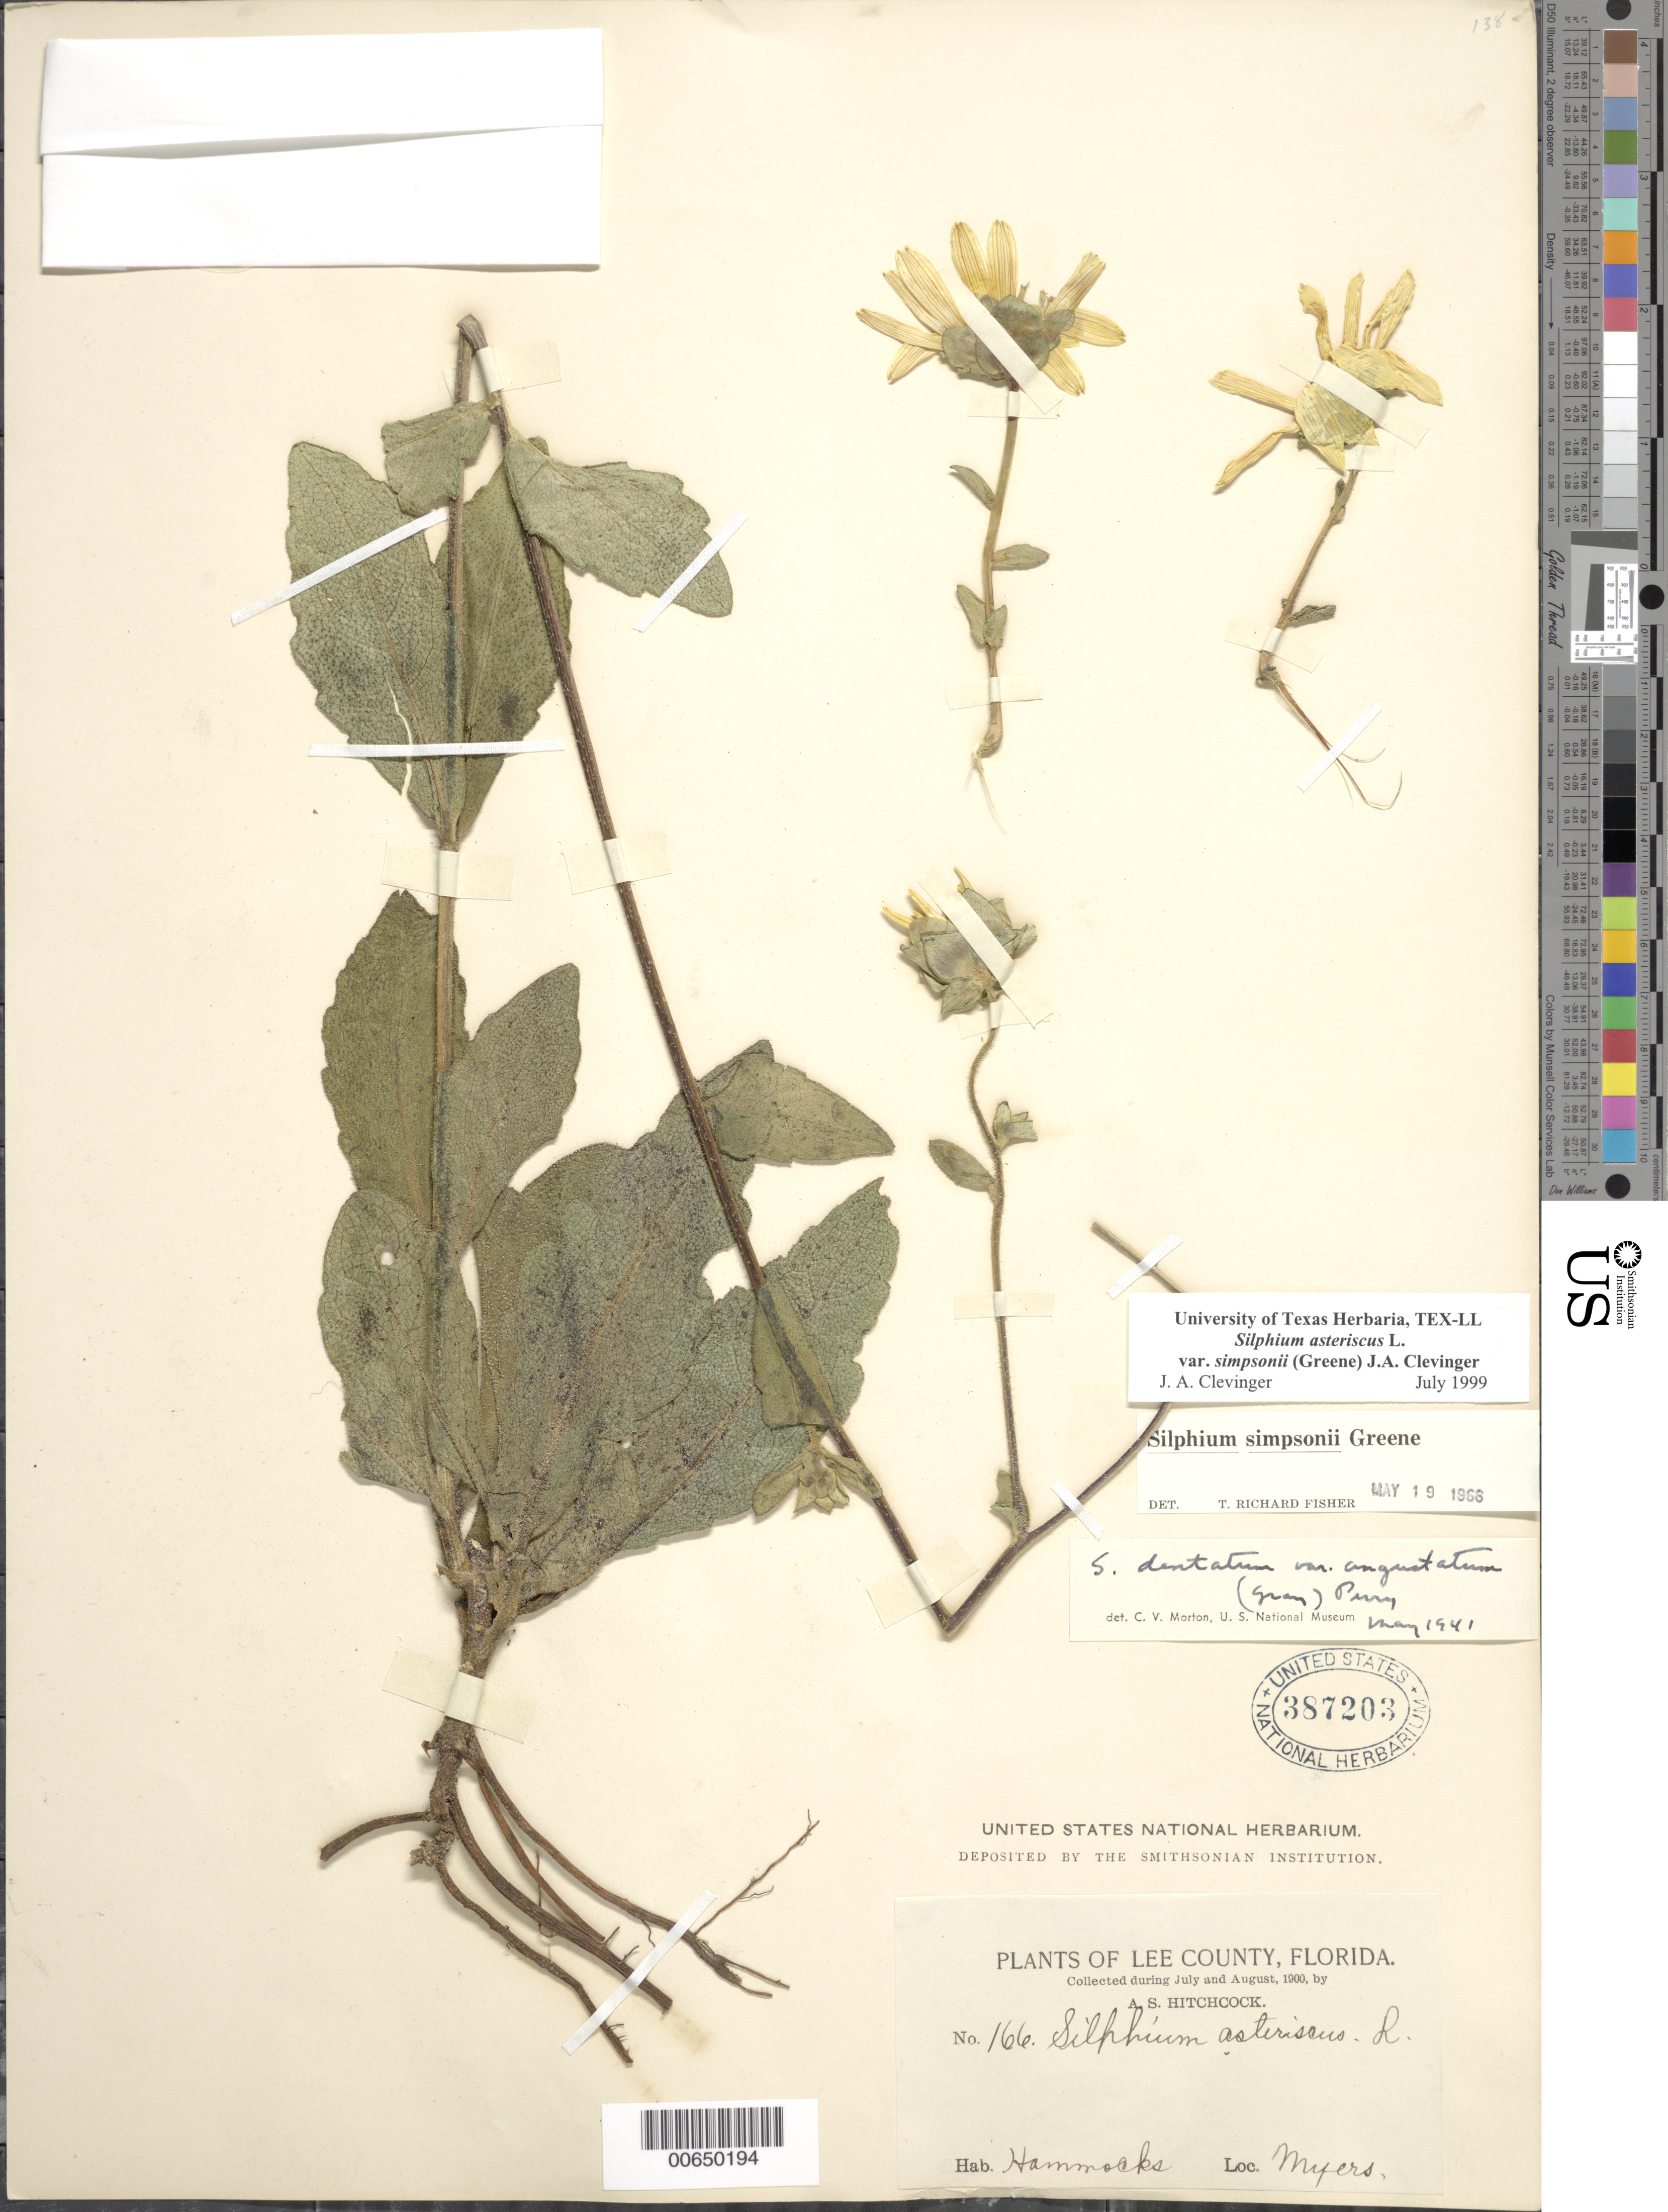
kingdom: Plantae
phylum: Tracheophyta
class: Magnoliopsida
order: Asterales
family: Asteraceae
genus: Silphium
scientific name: Silphium asteriscus var. simpsonii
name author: (Greene) Clevinger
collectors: A. S. Hitchcock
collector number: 166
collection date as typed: Jul 1900 to -- Aug 1900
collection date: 1900-07/1900-08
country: United States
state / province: Florida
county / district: Lee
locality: Hammocks in Myers.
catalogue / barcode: US 387203